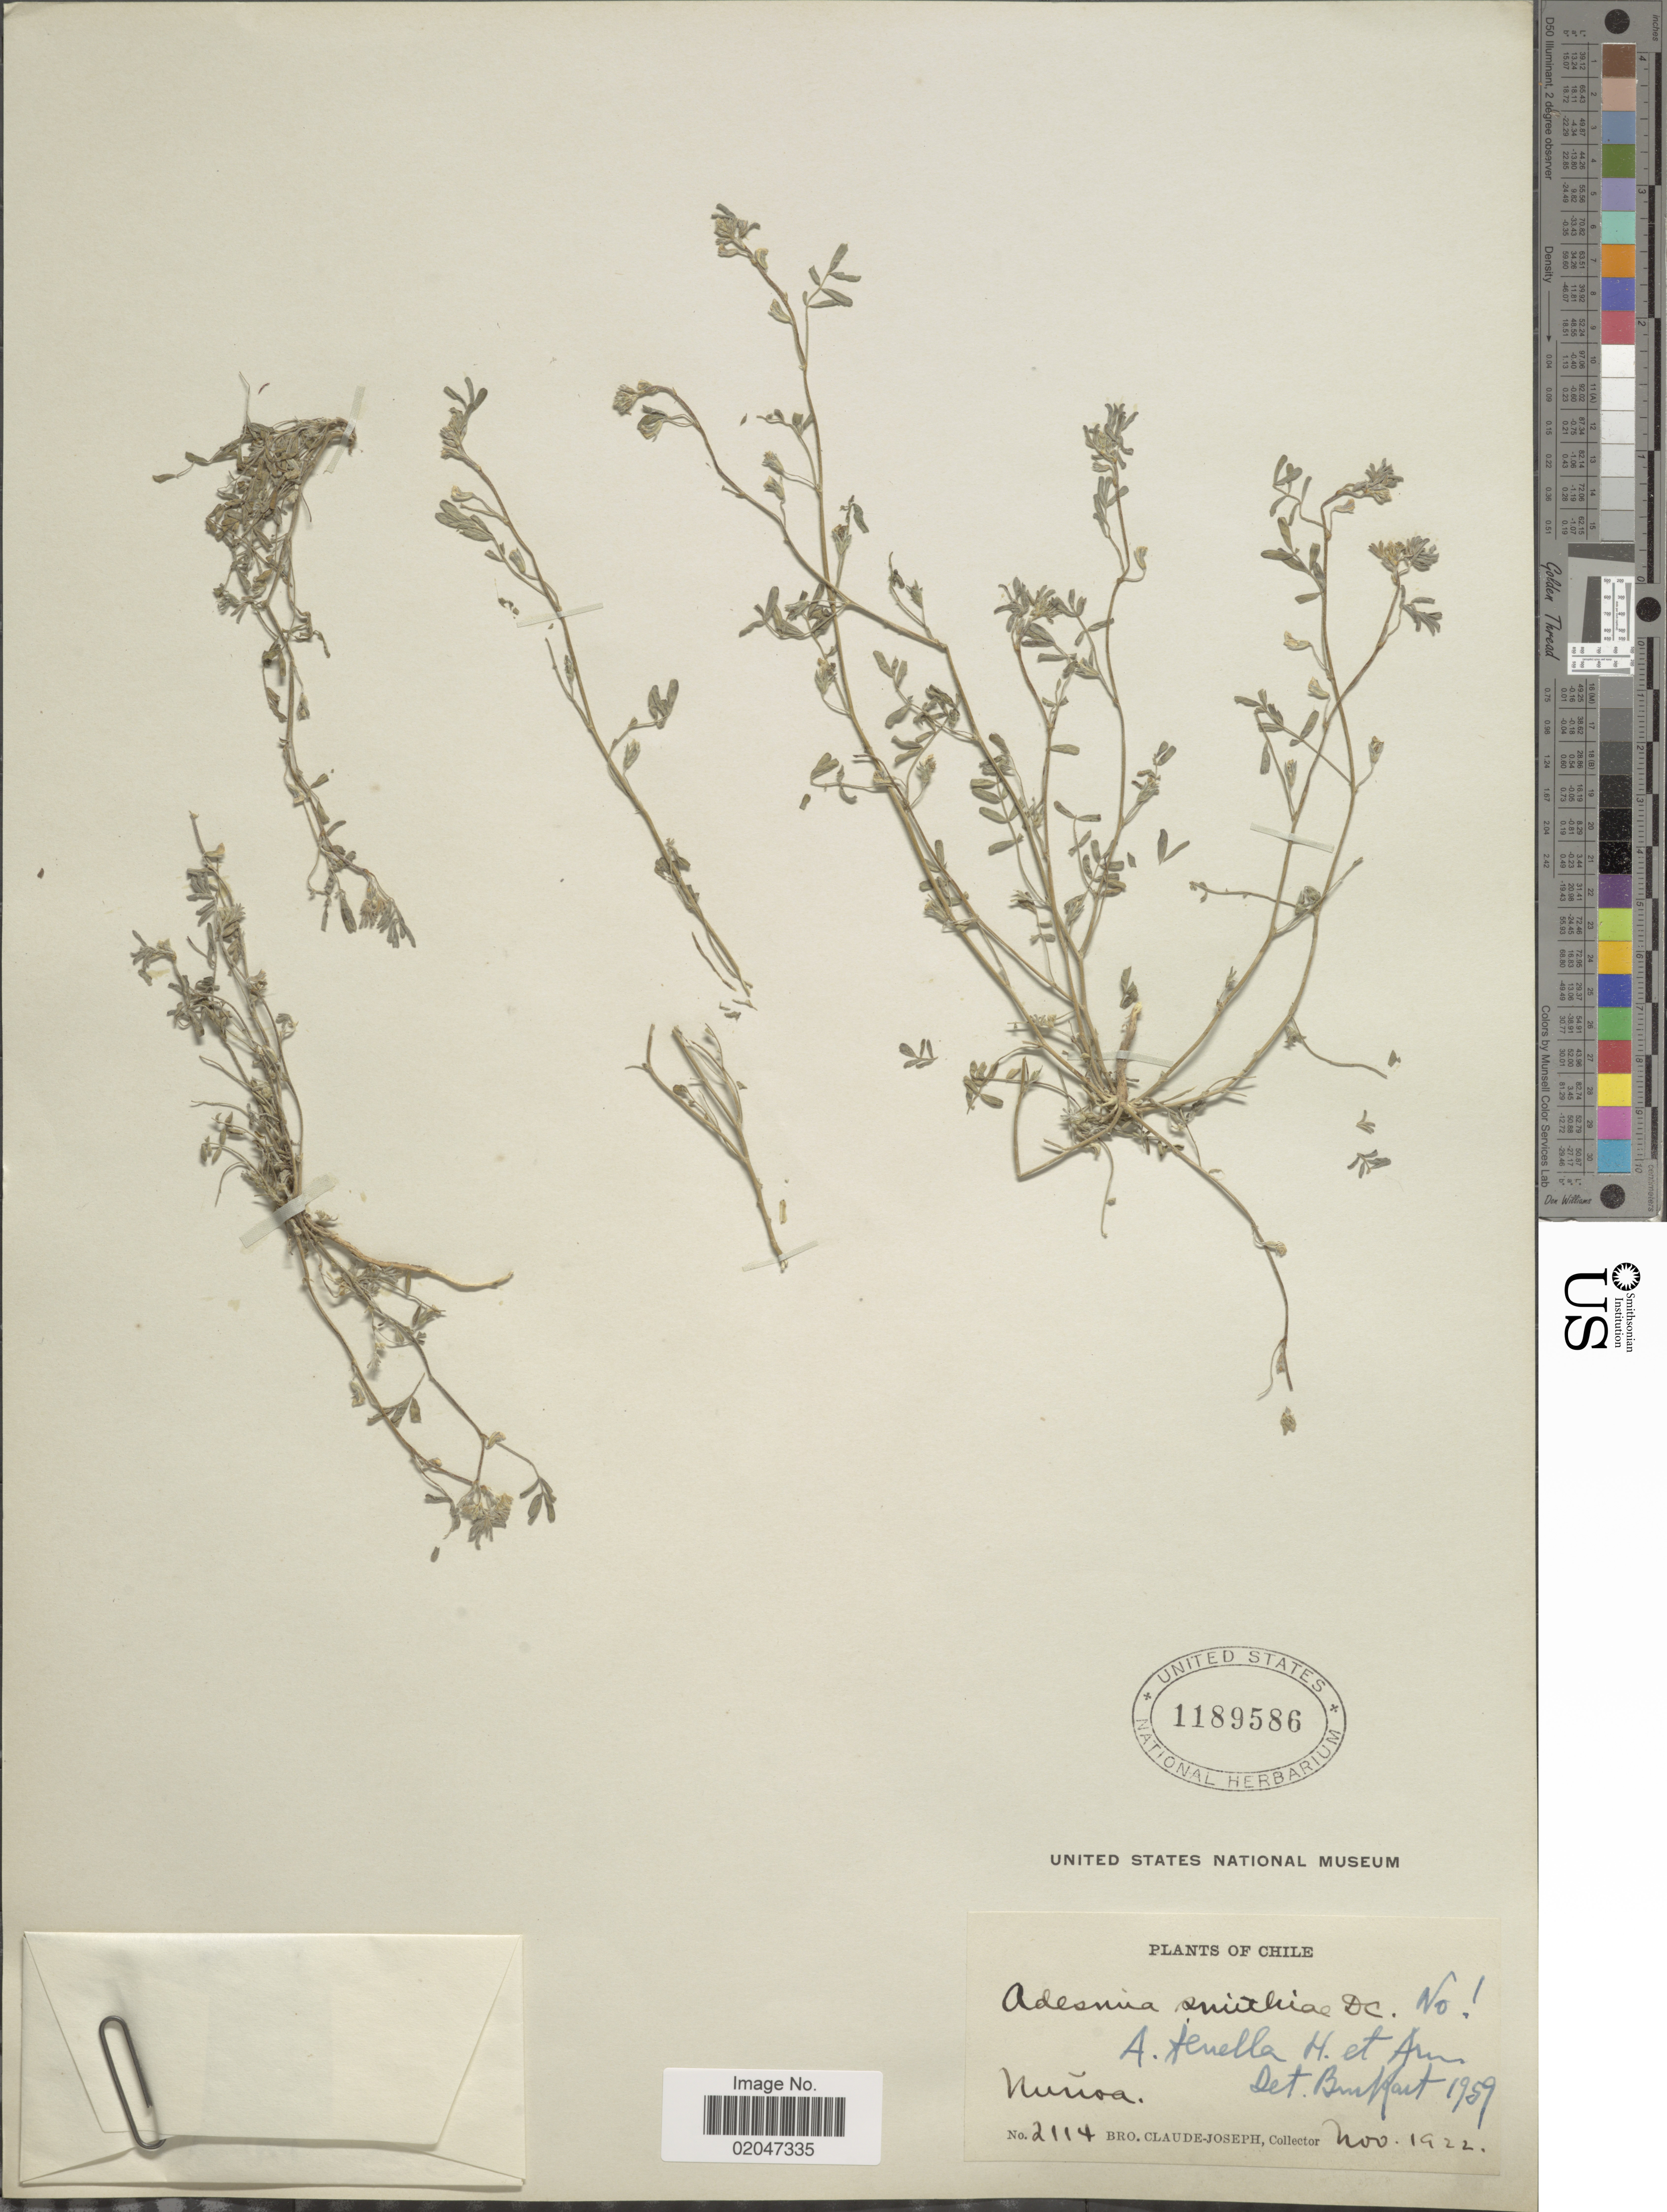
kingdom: Plantae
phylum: Tracheophyta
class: Magnoliopsida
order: Fabales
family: Fabaceae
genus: Adesmia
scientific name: Adesmia tenella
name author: Hook. & Arn.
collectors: Bro. Claude-Joseph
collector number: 2114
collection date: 1922-11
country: Chile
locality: Nuñoa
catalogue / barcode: US 1189586